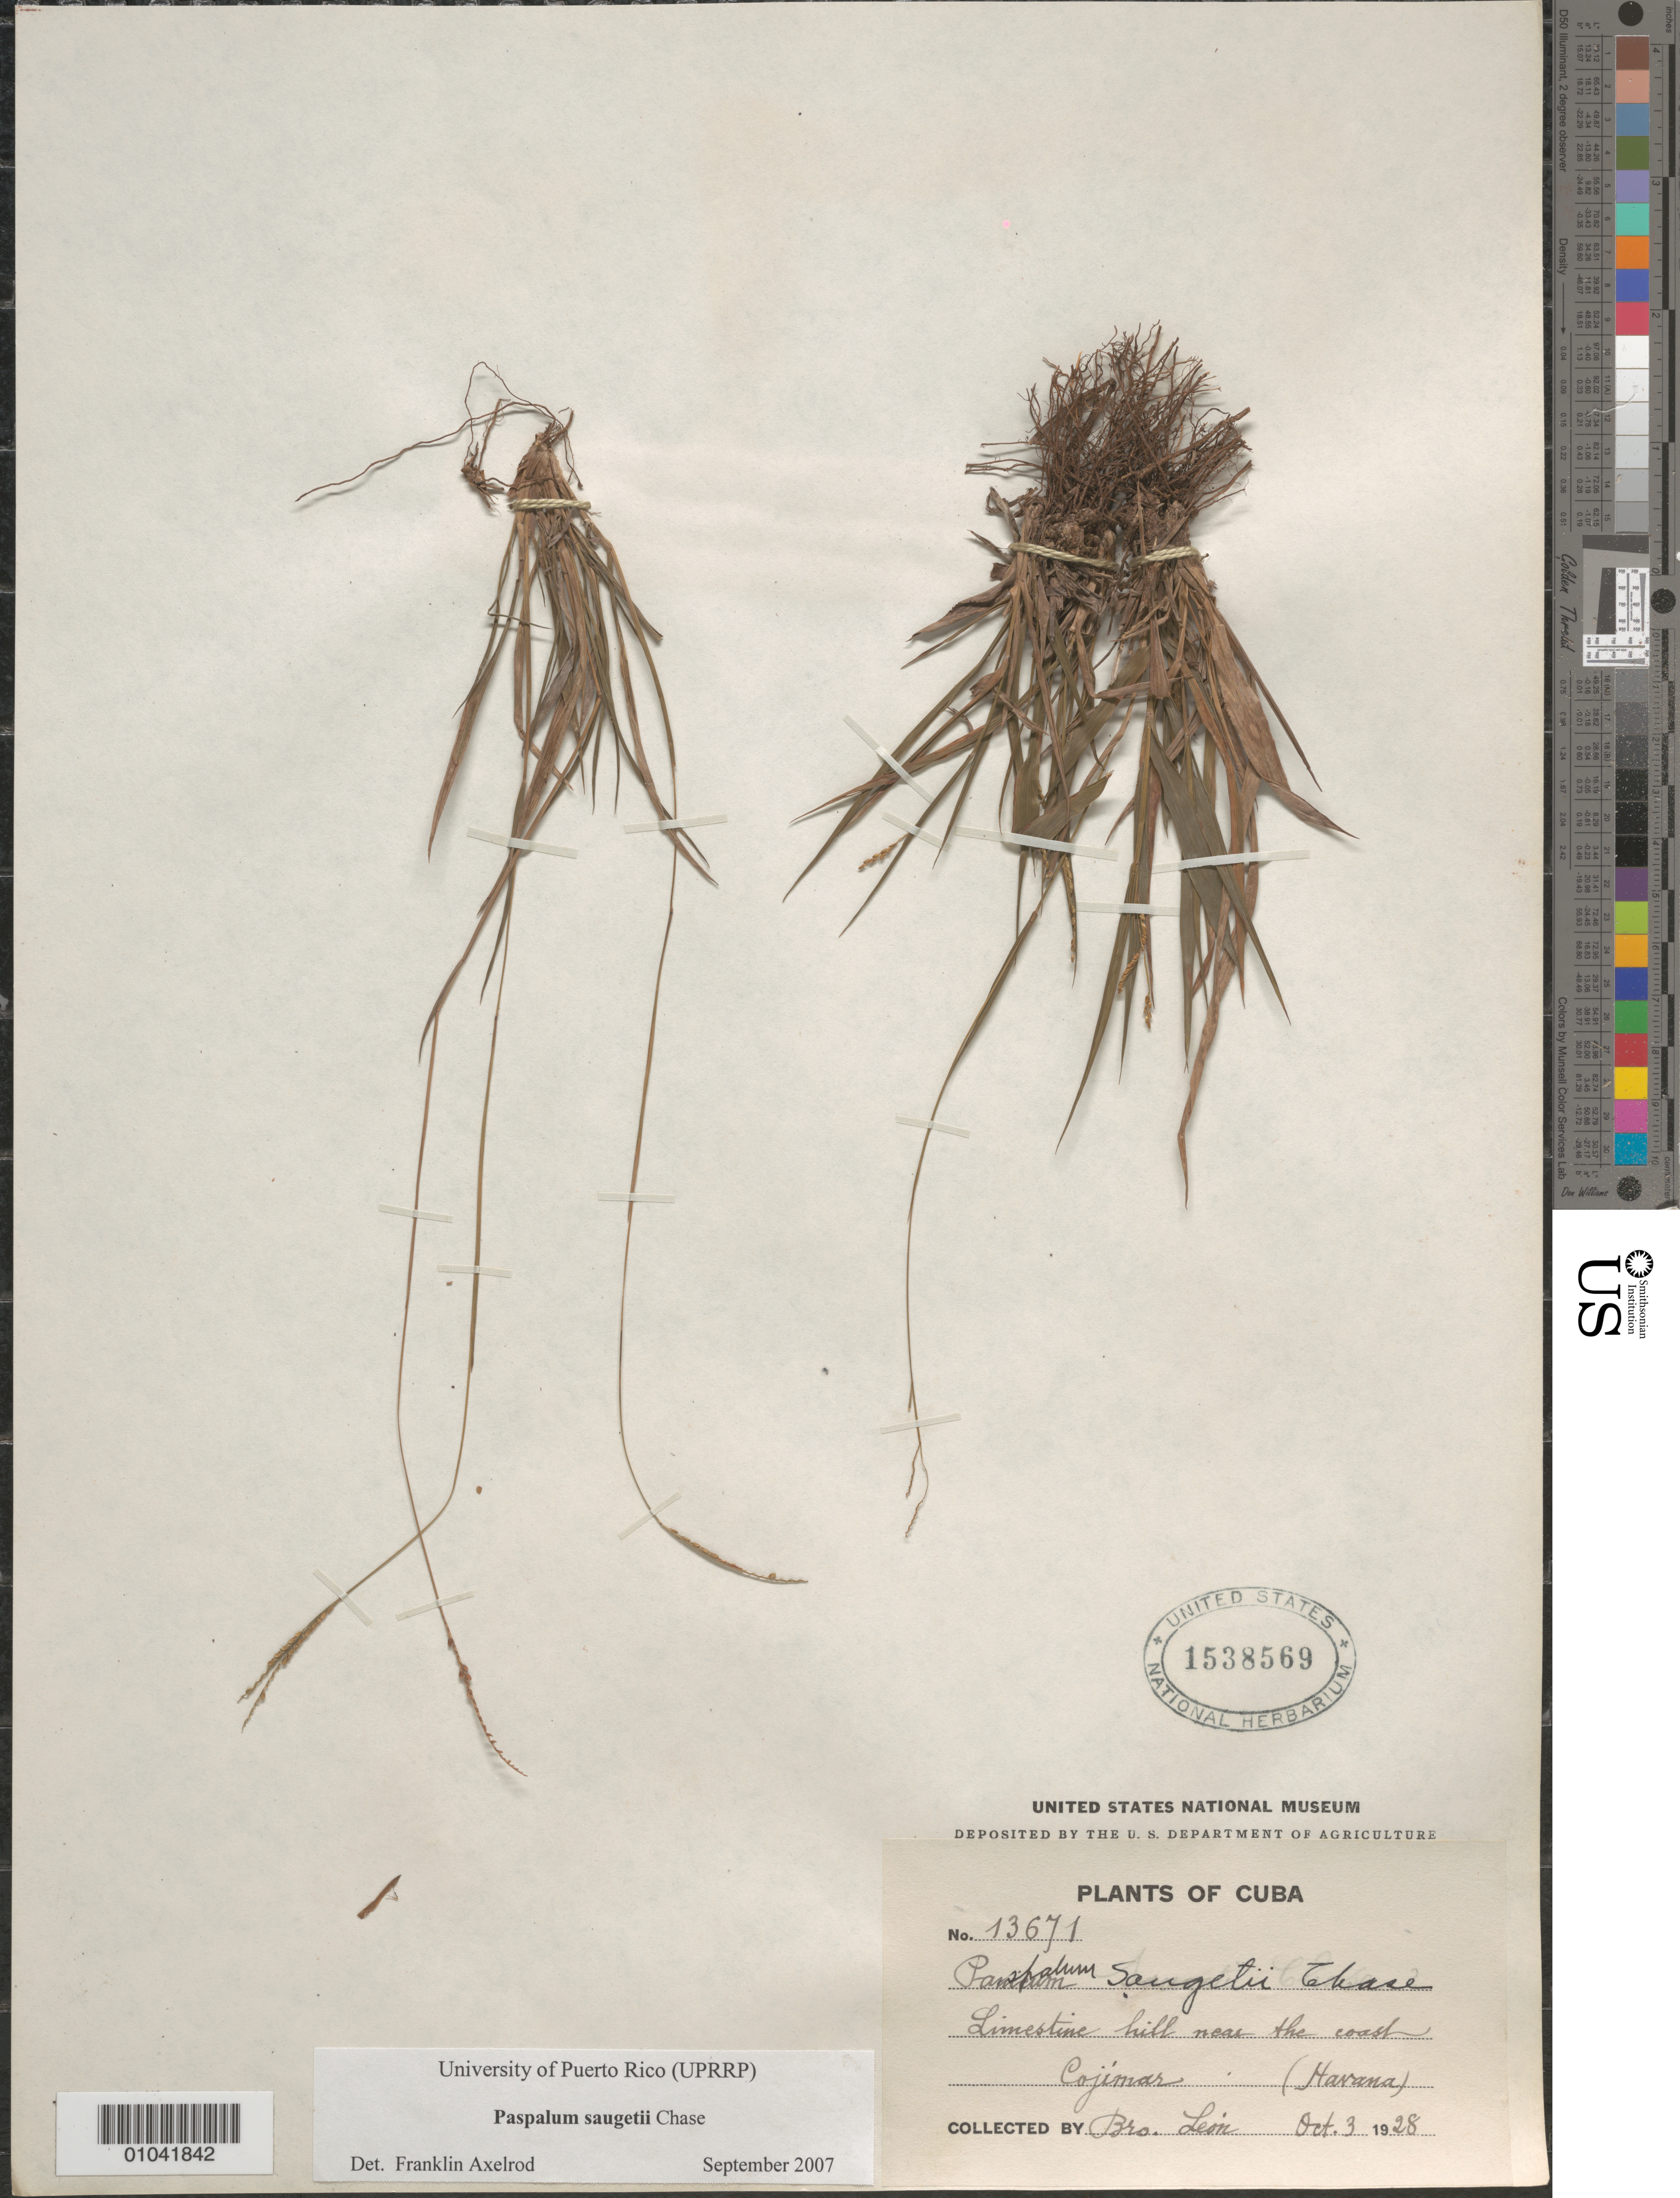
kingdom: Plantae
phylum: Tracheophyta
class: Liliopsida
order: Poales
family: Poaceae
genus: Paspalum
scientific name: Paspalum saugetii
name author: Chase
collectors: Bro. León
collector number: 13671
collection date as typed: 03 Oct 1928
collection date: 1928-10-03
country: Cuba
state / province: La Habana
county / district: Municipio Habana del Este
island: Cuba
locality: Cojimar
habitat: Limestone hill near the coast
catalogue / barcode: US 1538569